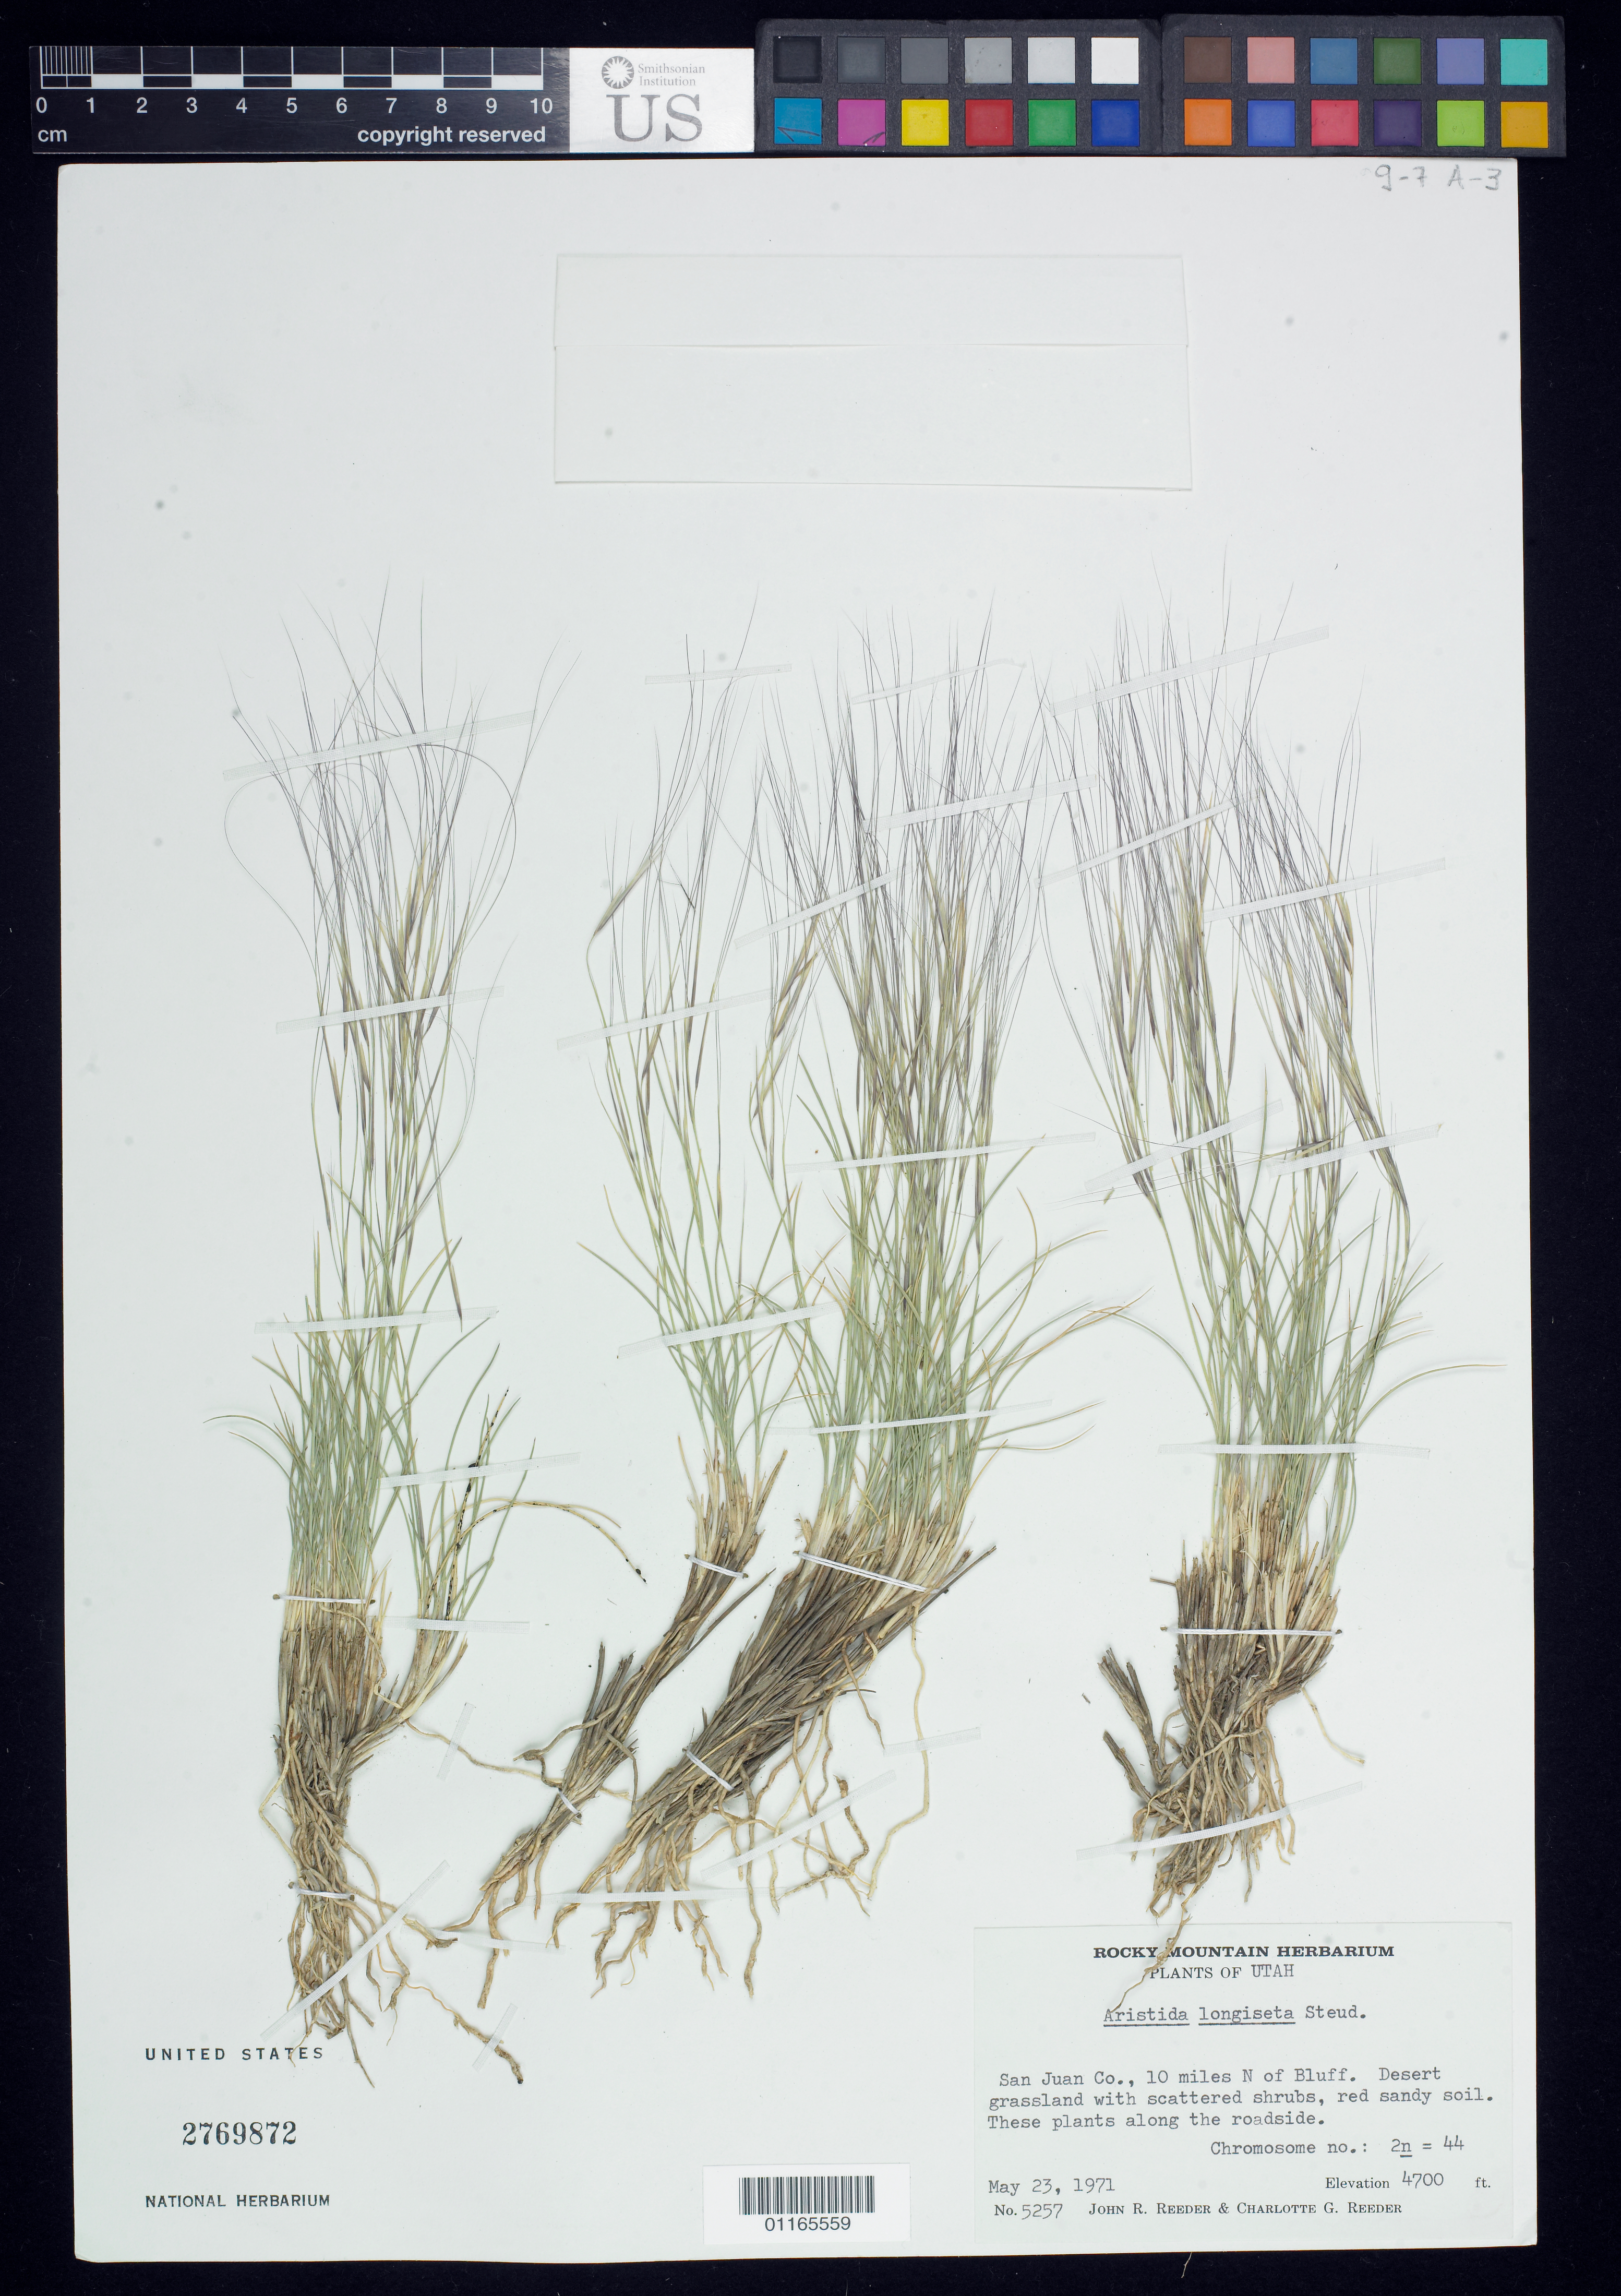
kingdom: Plantae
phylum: Tracheophyta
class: Liliopsida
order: Poales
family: Poaceae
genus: Aristida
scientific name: Aristida longiseta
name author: Steud.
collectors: J. R. Reeder & C. G. Reeder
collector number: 5257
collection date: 1971-05-23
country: United States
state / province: Utah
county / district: San Juan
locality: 10 miles N of Bluff.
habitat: Desert grassland with scattered scrubs, red sandy soil.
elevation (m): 1433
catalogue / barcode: US 2769872